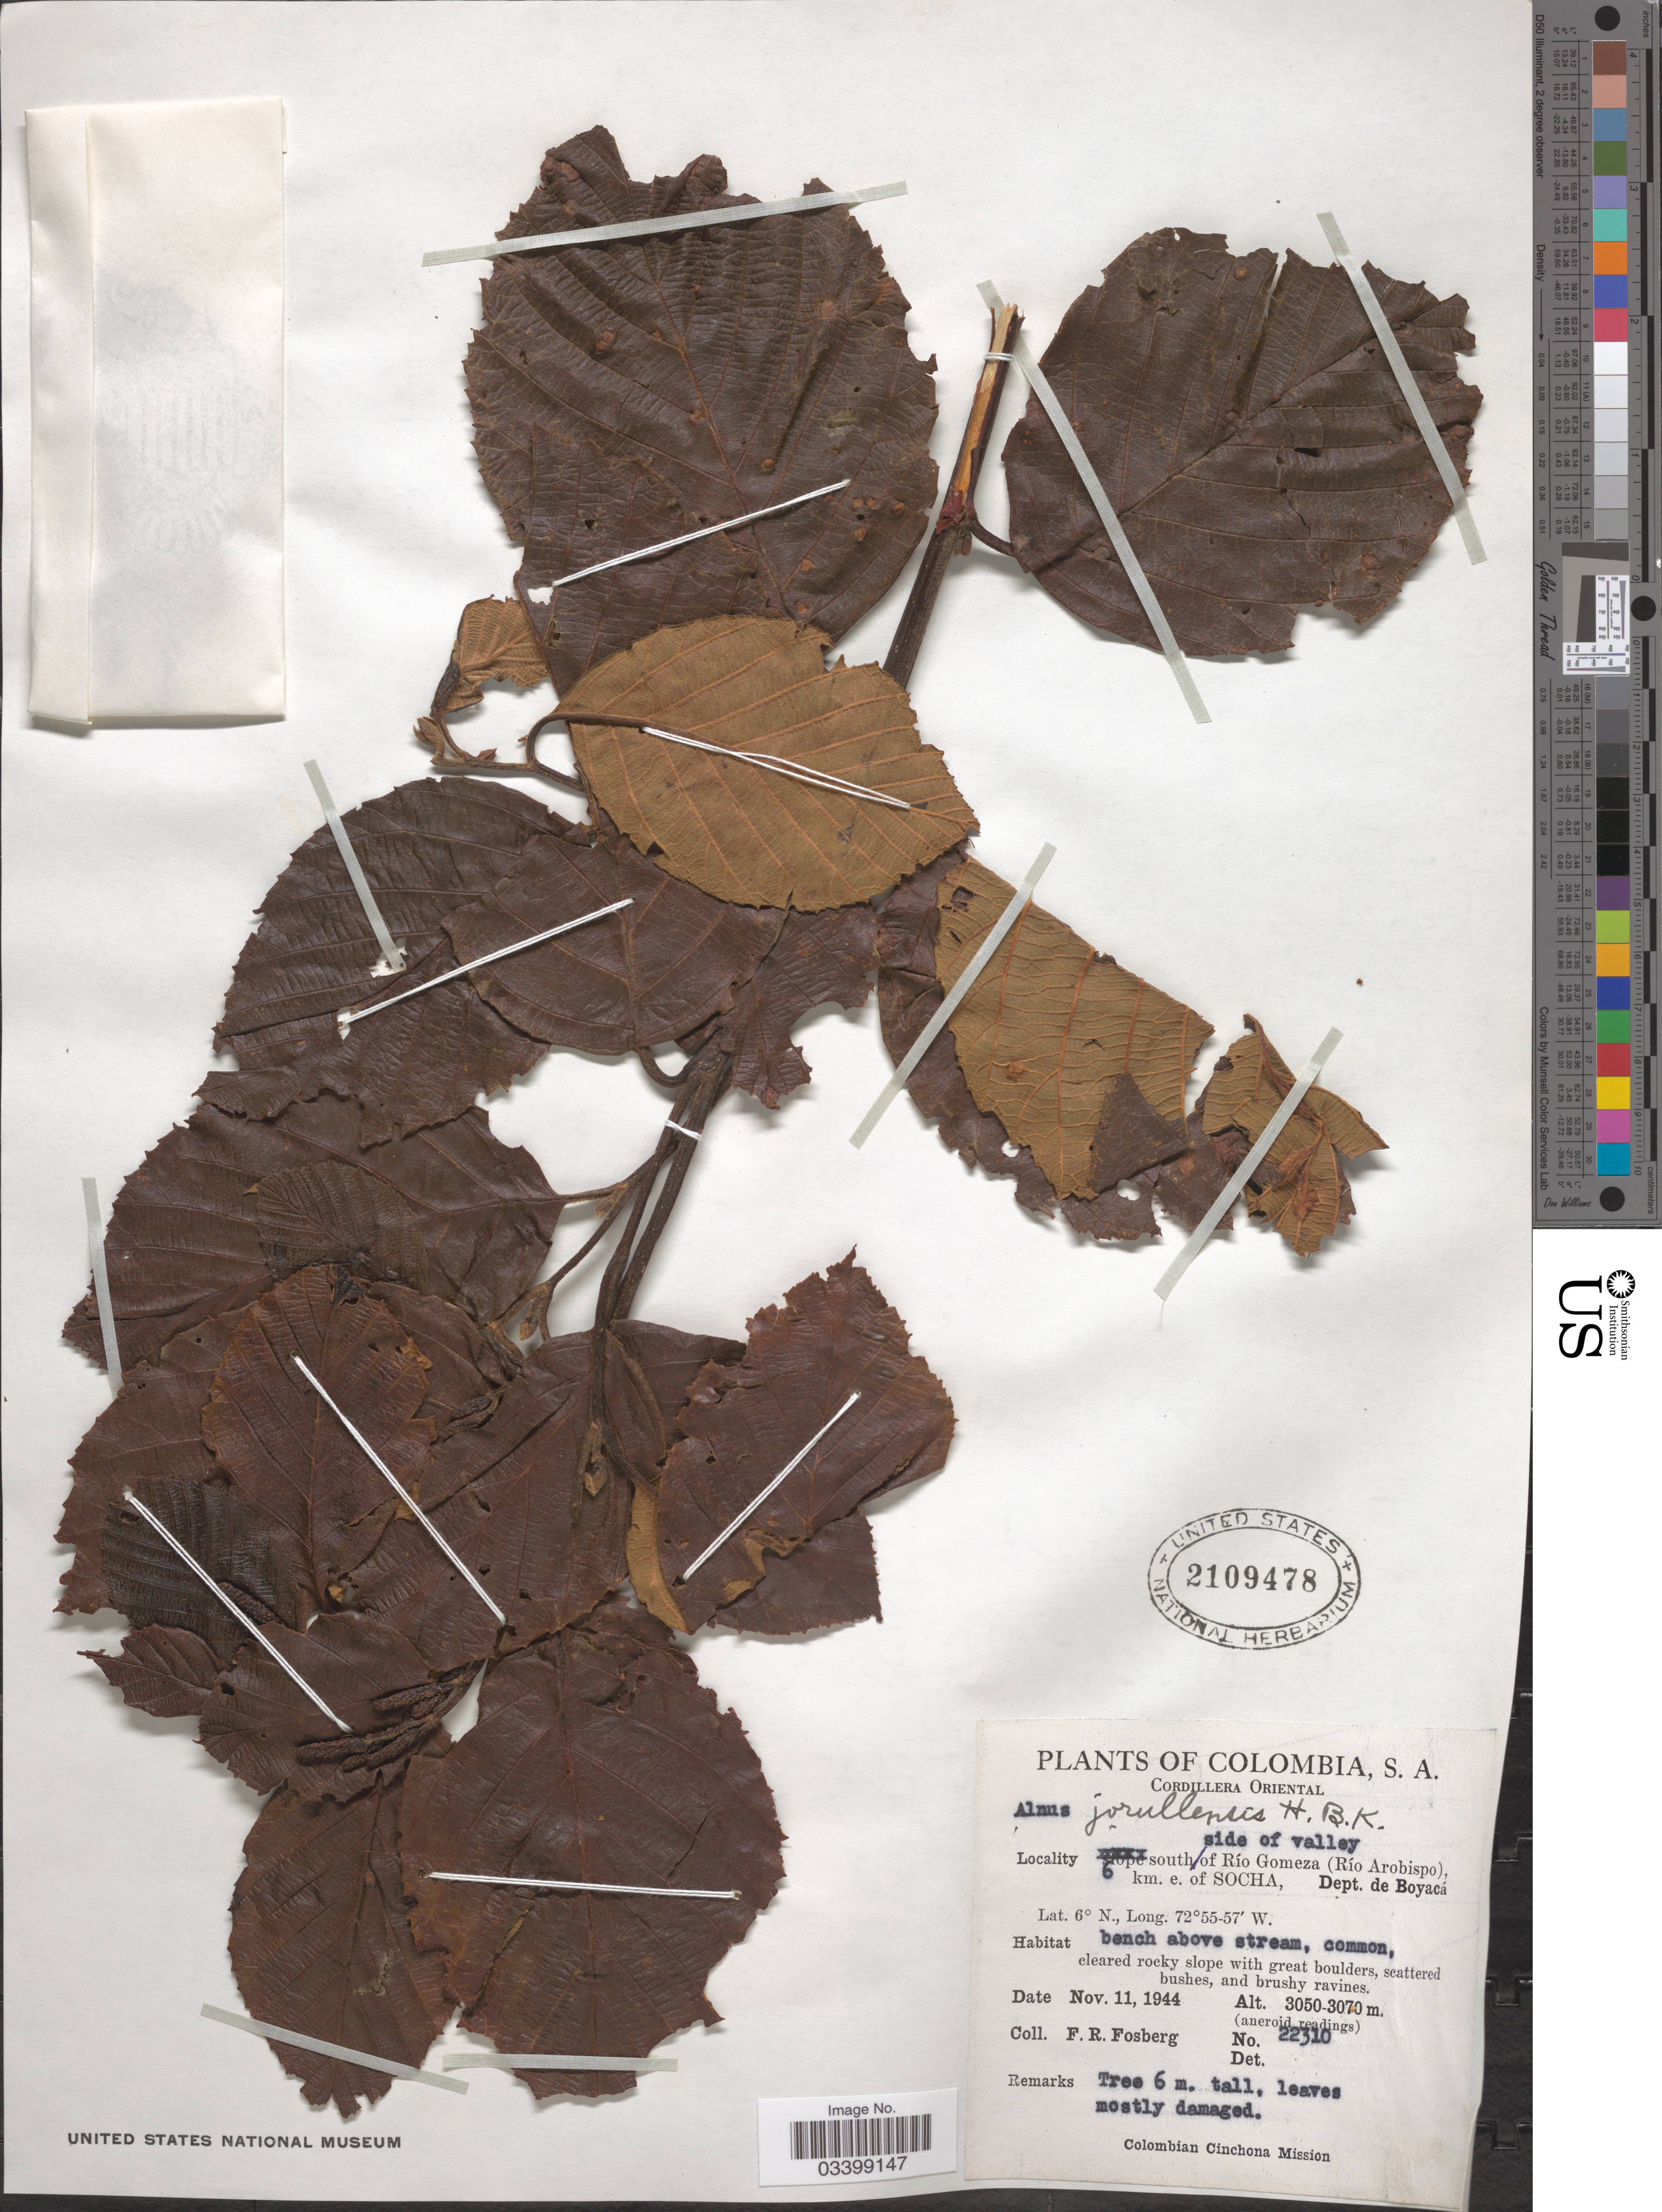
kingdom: Plantae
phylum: Tracheophyta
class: Magnoliopsida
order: Fagales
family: Betulaceae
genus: Alnus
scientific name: Alnus acuminata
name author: Kunth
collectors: F. R. Fosberg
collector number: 22310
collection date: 1944-11-11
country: Colombia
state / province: Boyacá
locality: Cordillera Oriental. South side of valley of Río Gomeza (Río Arobispo), 6 km. e. of Socha, Dept. de Boyacá.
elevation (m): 3050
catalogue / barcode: US 2109478